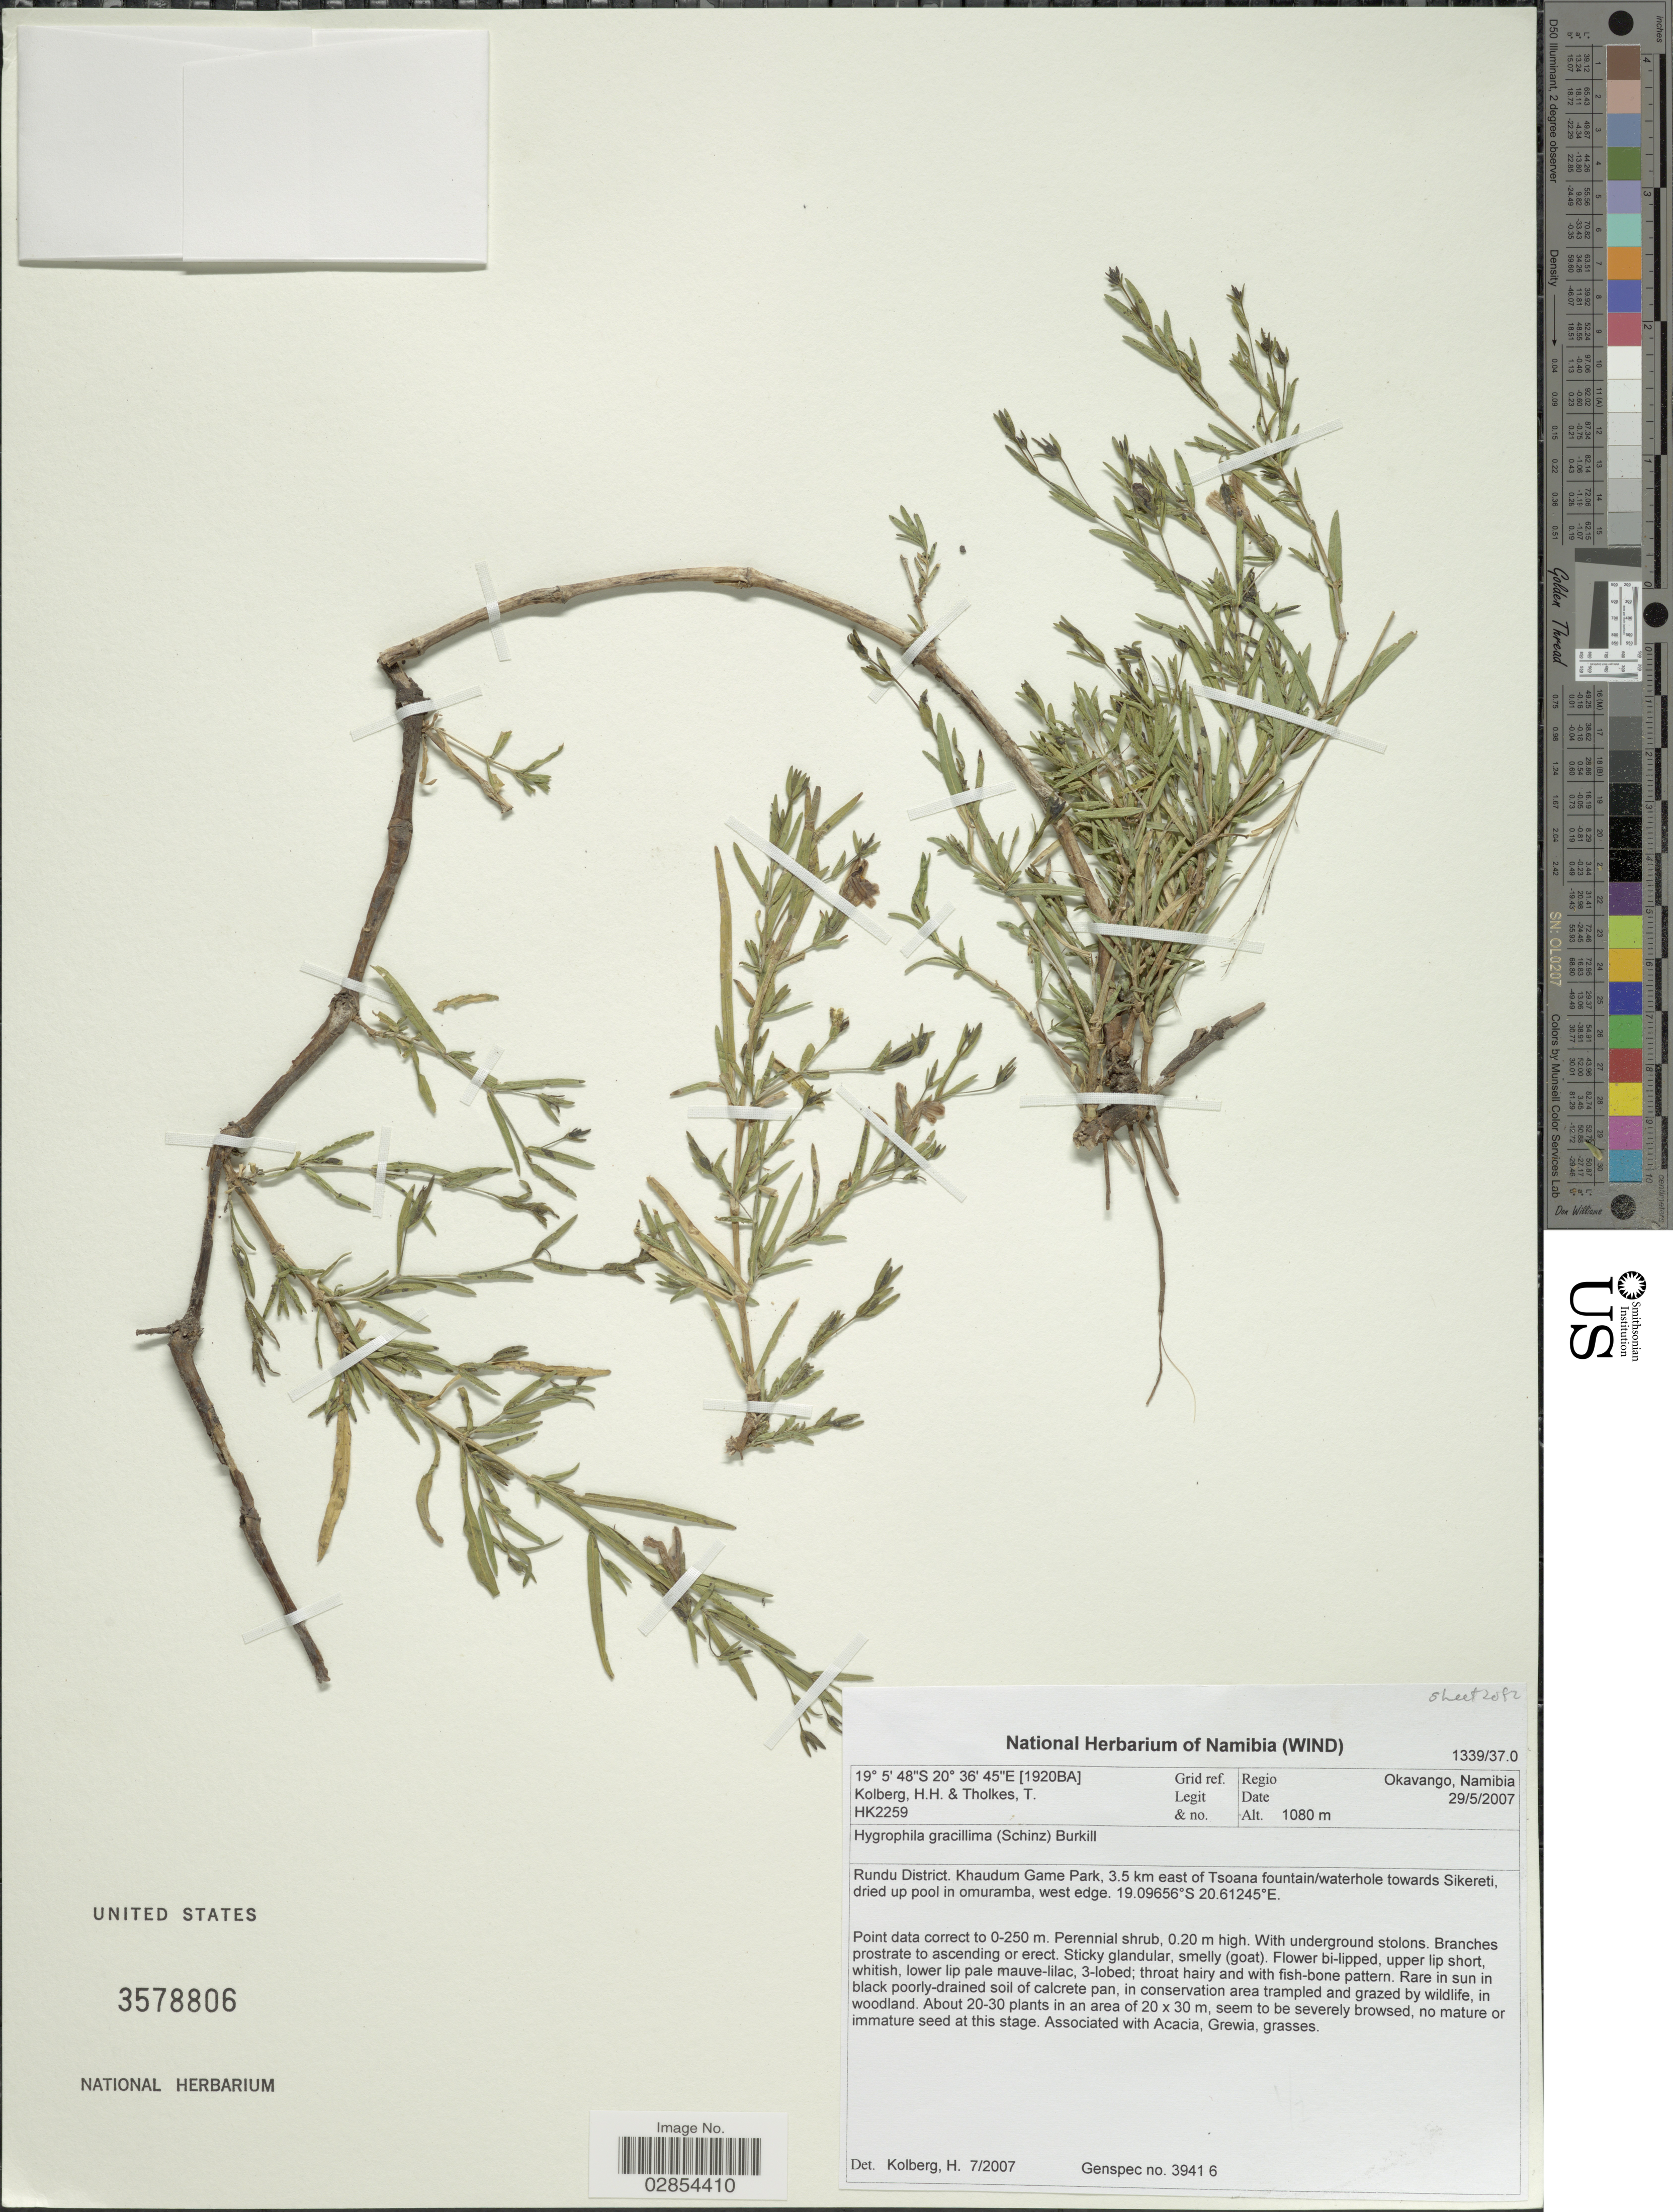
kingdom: Plantae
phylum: Tracheophyta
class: Magnoliopsida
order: Lamiales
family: Acanthaceae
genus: Hygrophila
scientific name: Hygrophila gracillima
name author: Burkill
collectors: H. H. Kolberg & T. Tholkes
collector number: HK2259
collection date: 2007-05-29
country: Namibia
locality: [1920BA] Grid ref. Regio Okavango. Rundu District. Khaudum Game Park, 3.5 km east of Tsoana fountain/waterhole towards Sikereti, dried up pool in omuramba, west edge.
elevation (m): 1080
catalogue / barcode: US 3578806